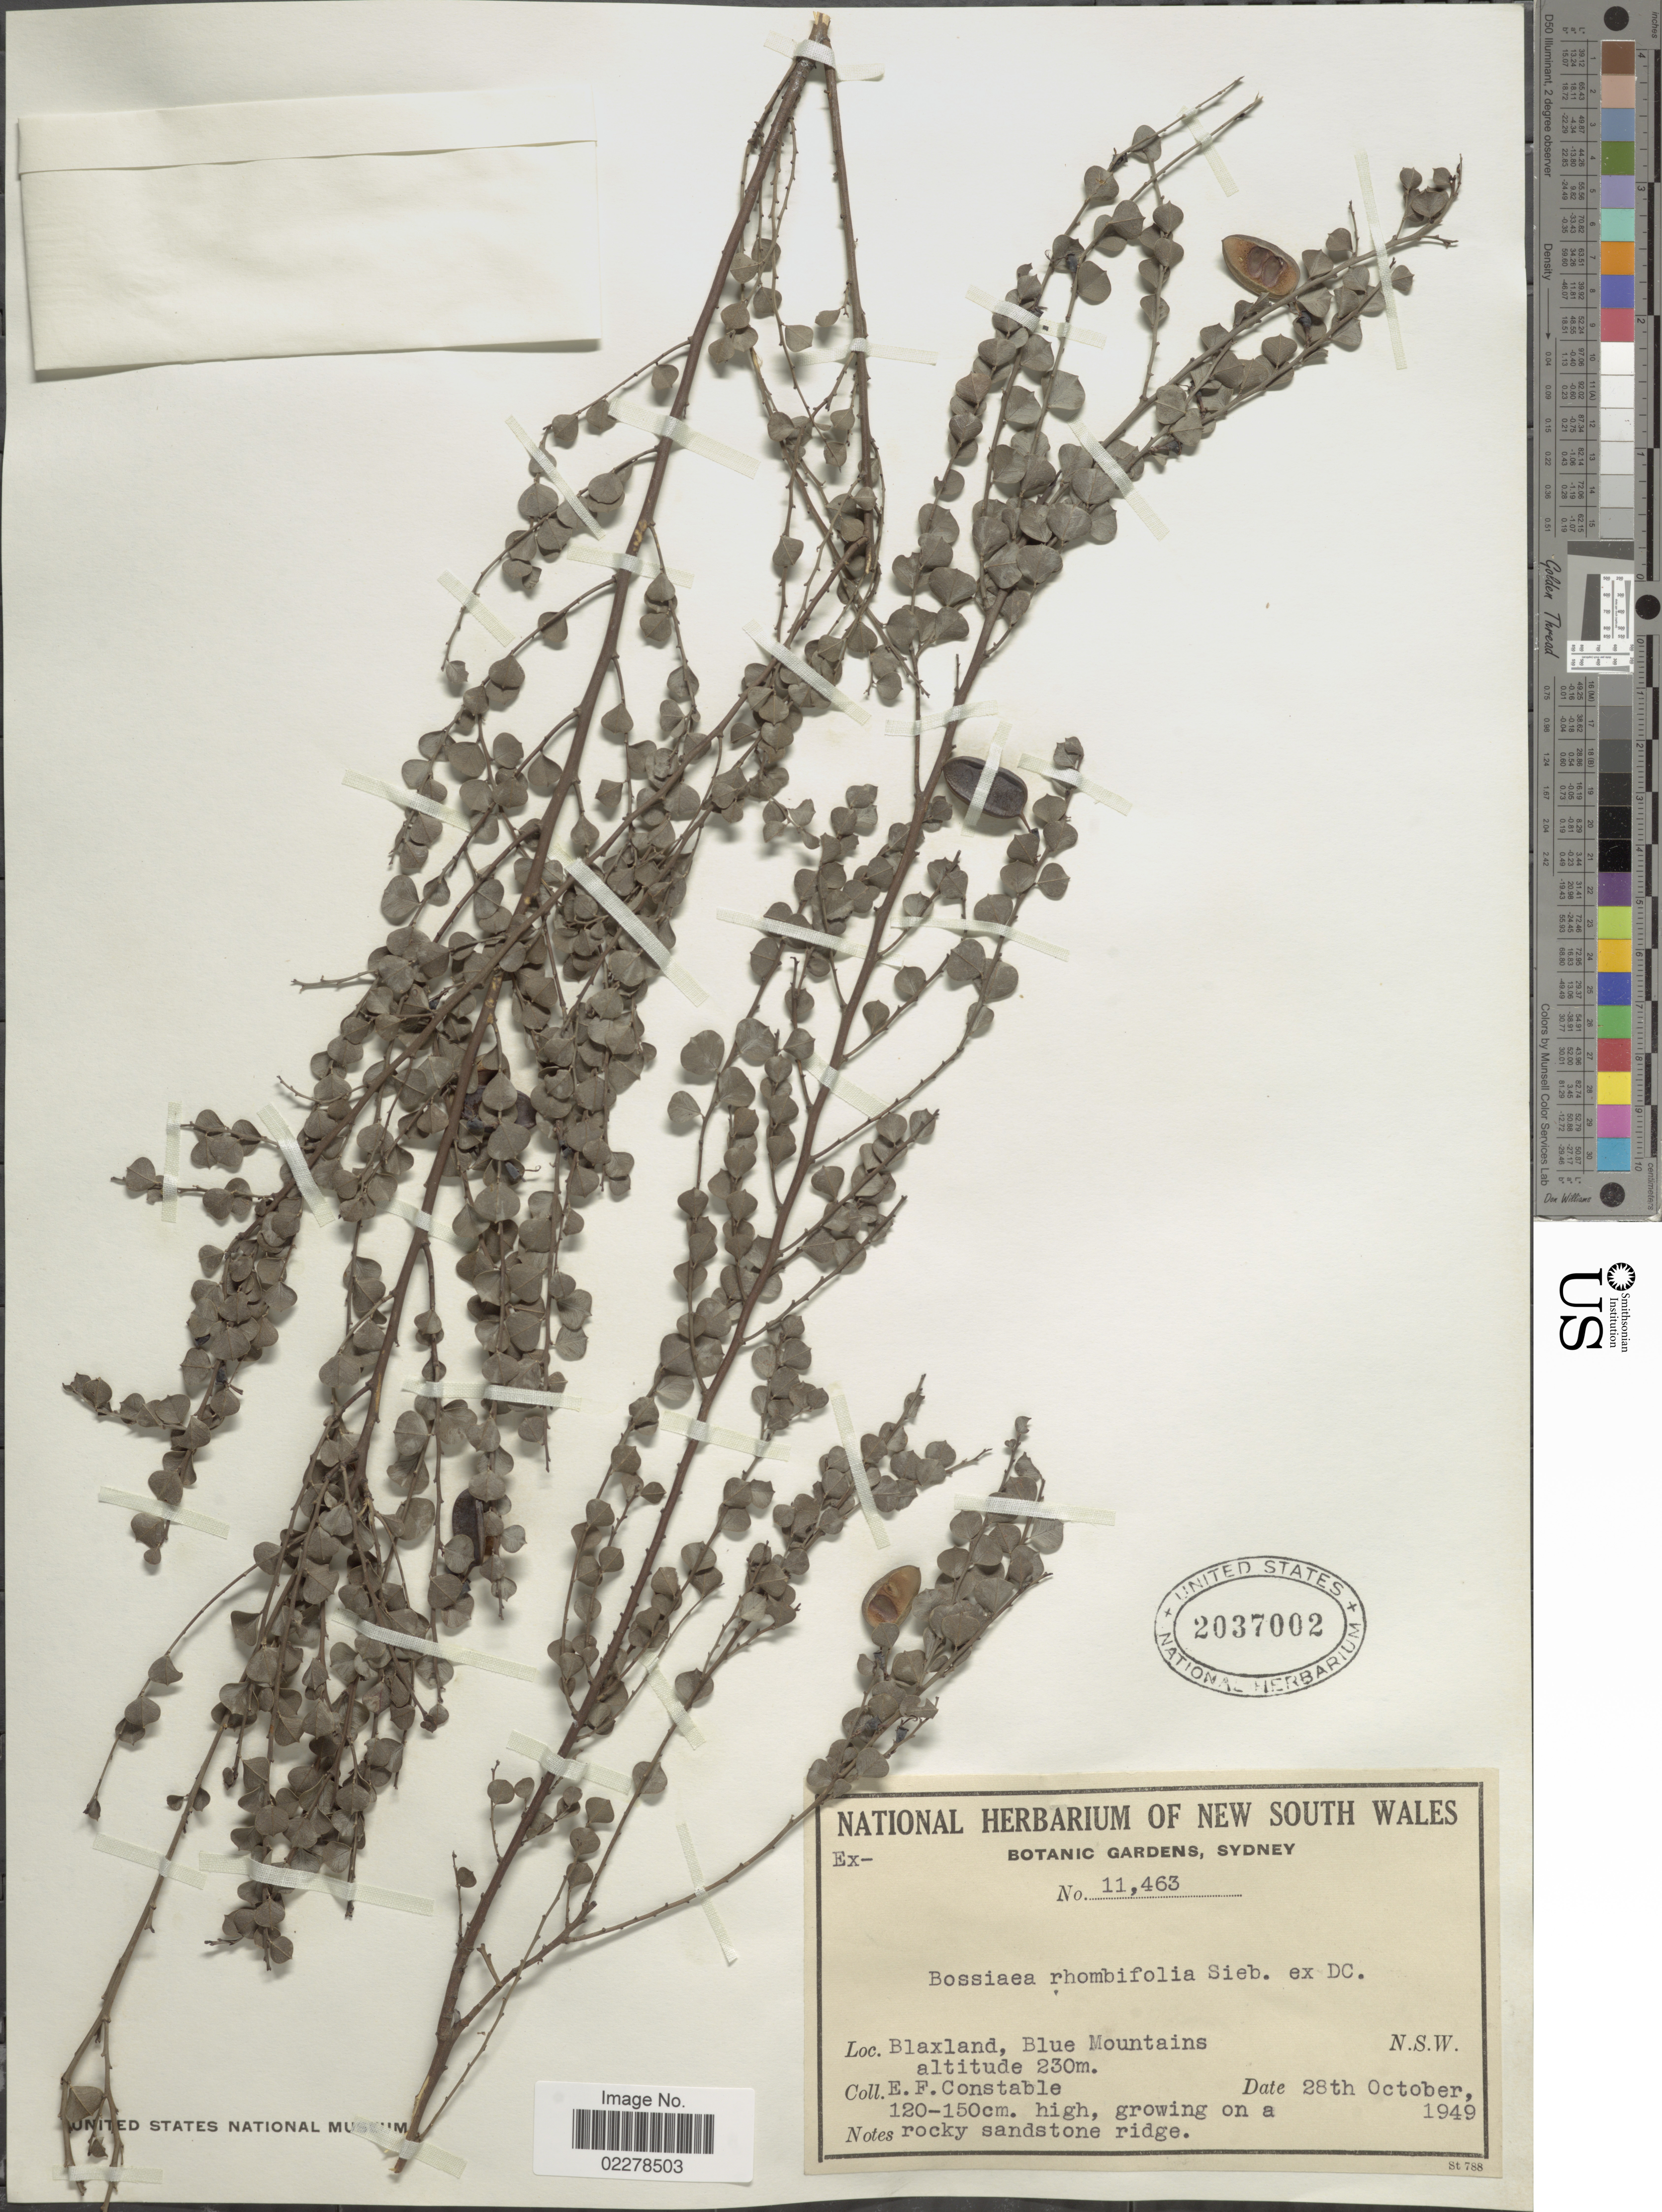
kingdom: Plantae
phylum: Tracheophyta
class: Magnoliopsida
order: Fabales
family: Fabaceae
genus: Bossiaea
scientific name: Bossiaea rhombifolia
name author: Sieber ex DC.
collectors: E. F. Constable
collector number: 11463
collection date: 1949-10-28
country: Australia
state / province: New South Wales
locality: Blaxland, Blue Mountains, N.S.W.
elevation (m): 230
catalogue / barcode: US 2037002